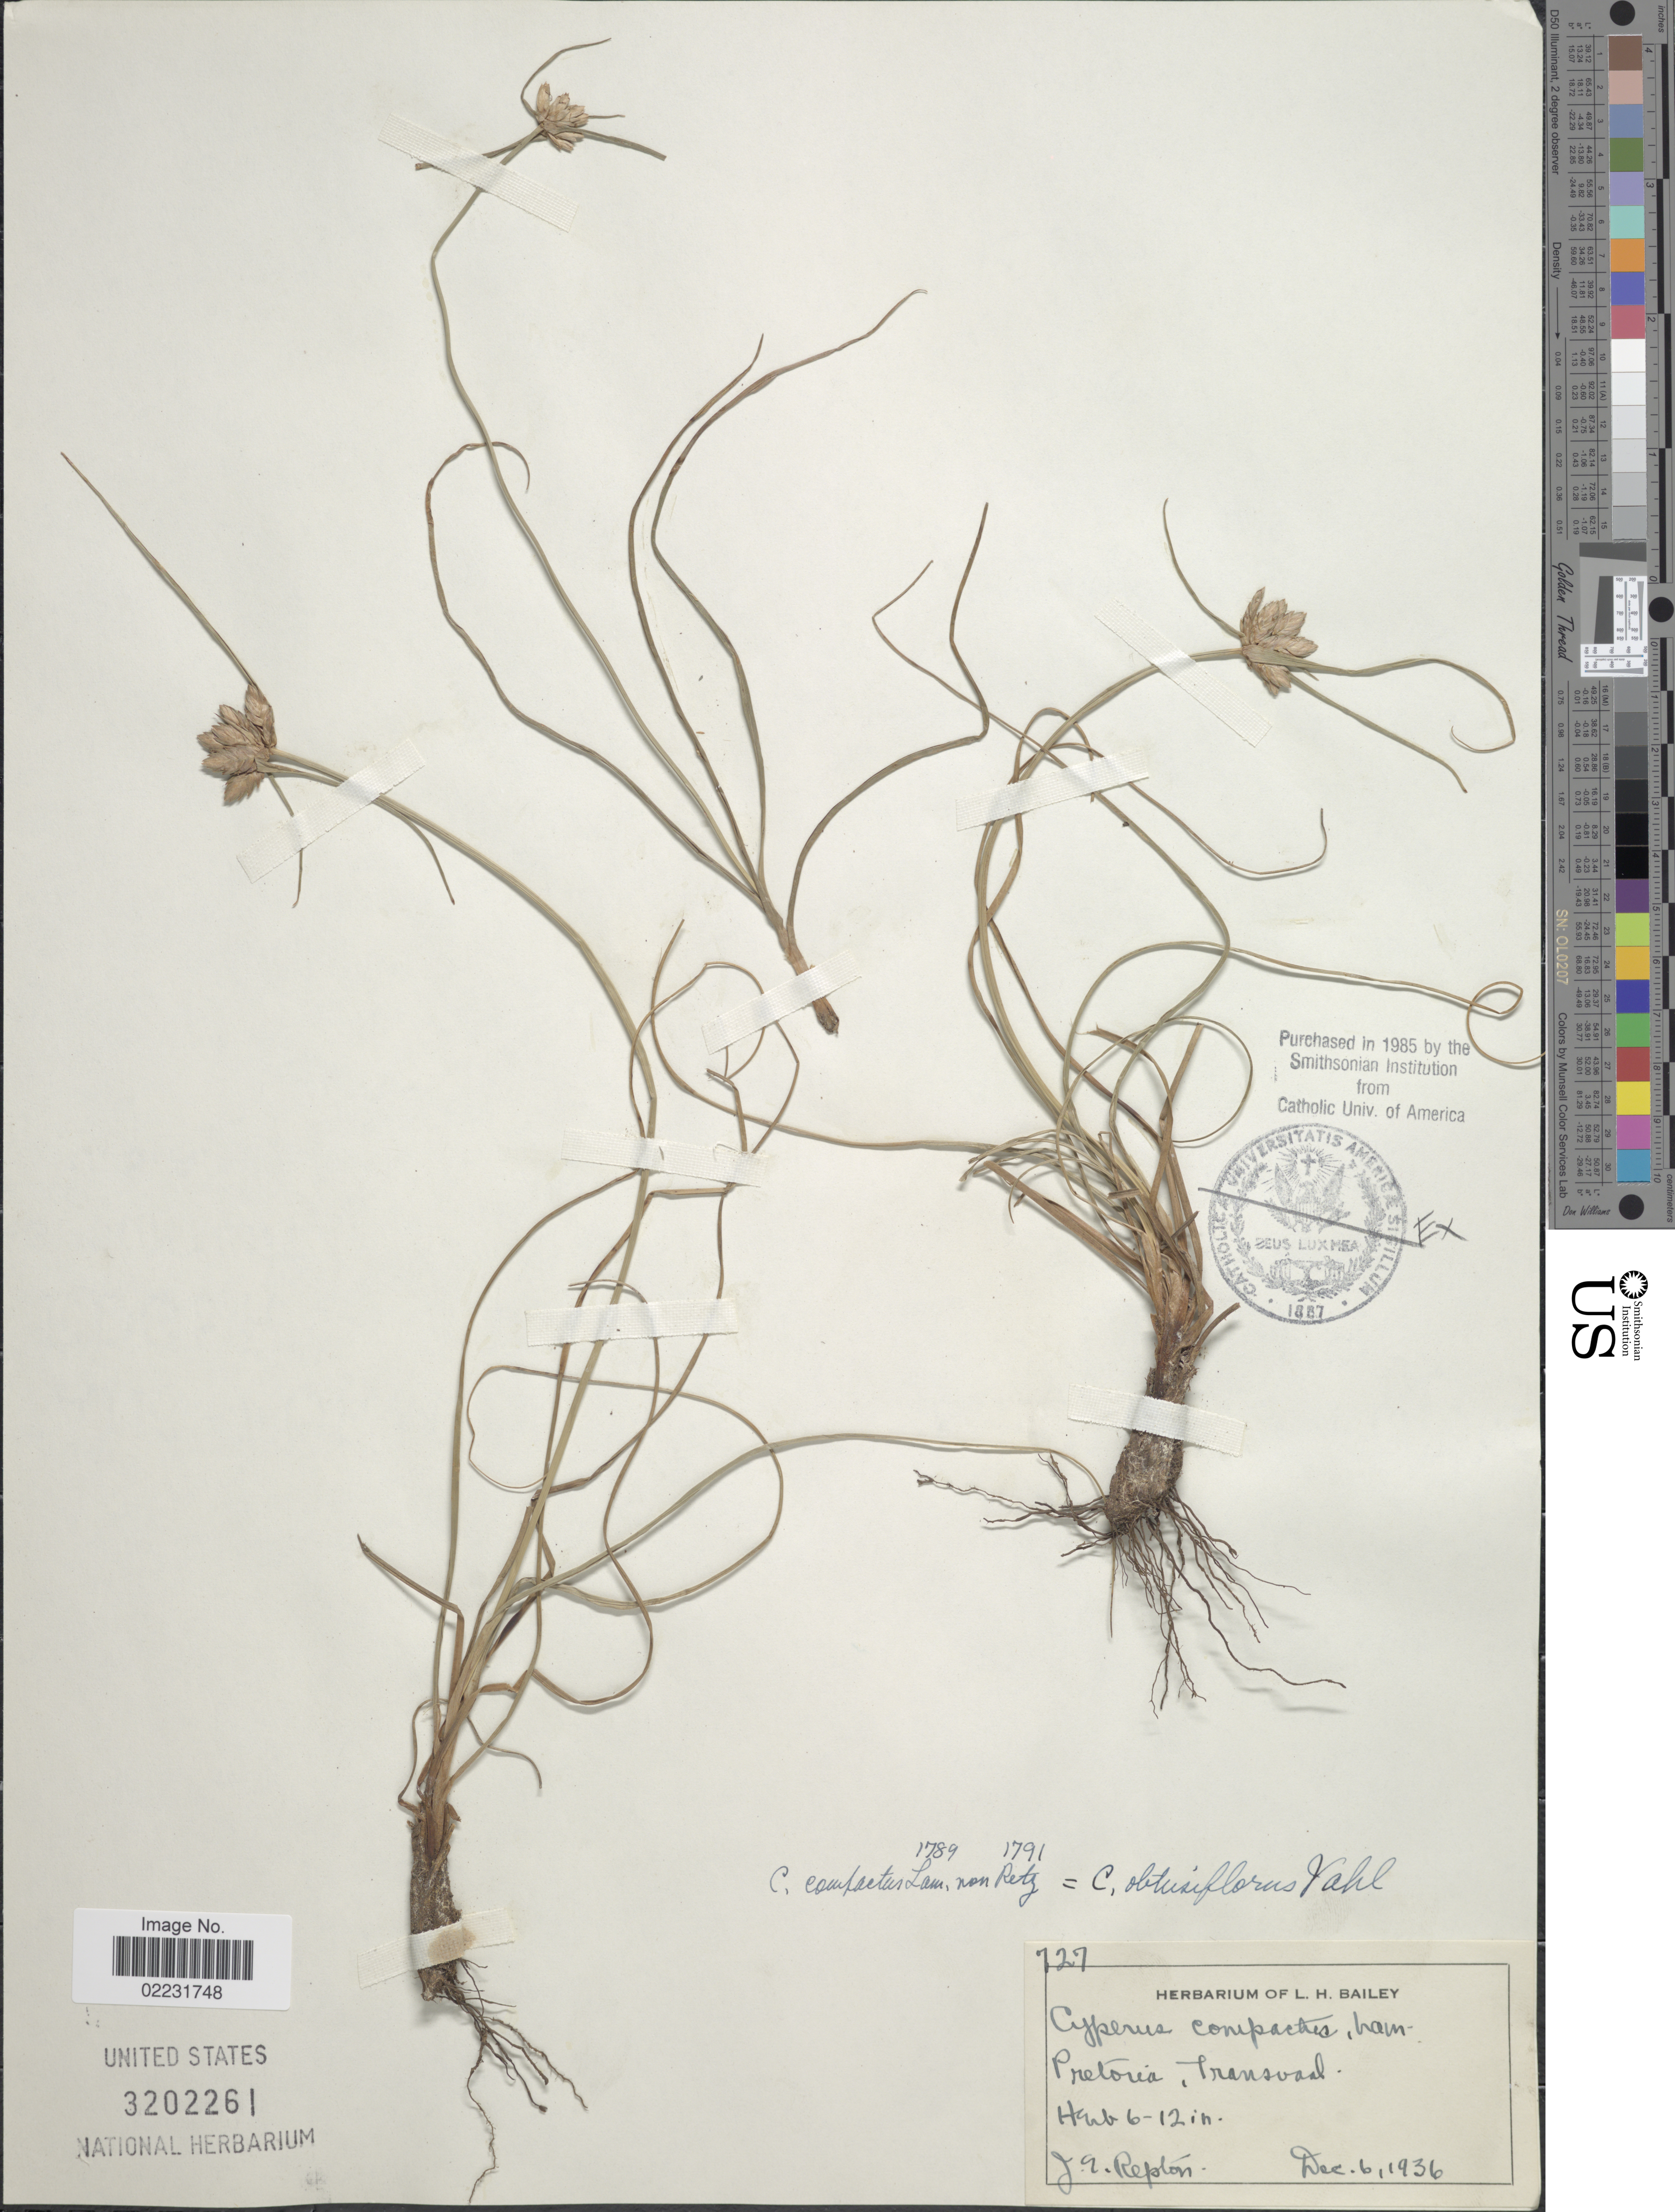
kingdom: Plantae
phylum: Tracheophyta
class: Liliopsida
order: Poales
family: Cyperaceae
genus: Cyperus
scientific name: Cyperus obtusiflorus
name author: Vahl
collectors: J. Repton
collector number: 727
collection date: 1936-12-06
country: South Africa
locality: Pretoria, Transvaal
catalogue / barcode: US 3202261